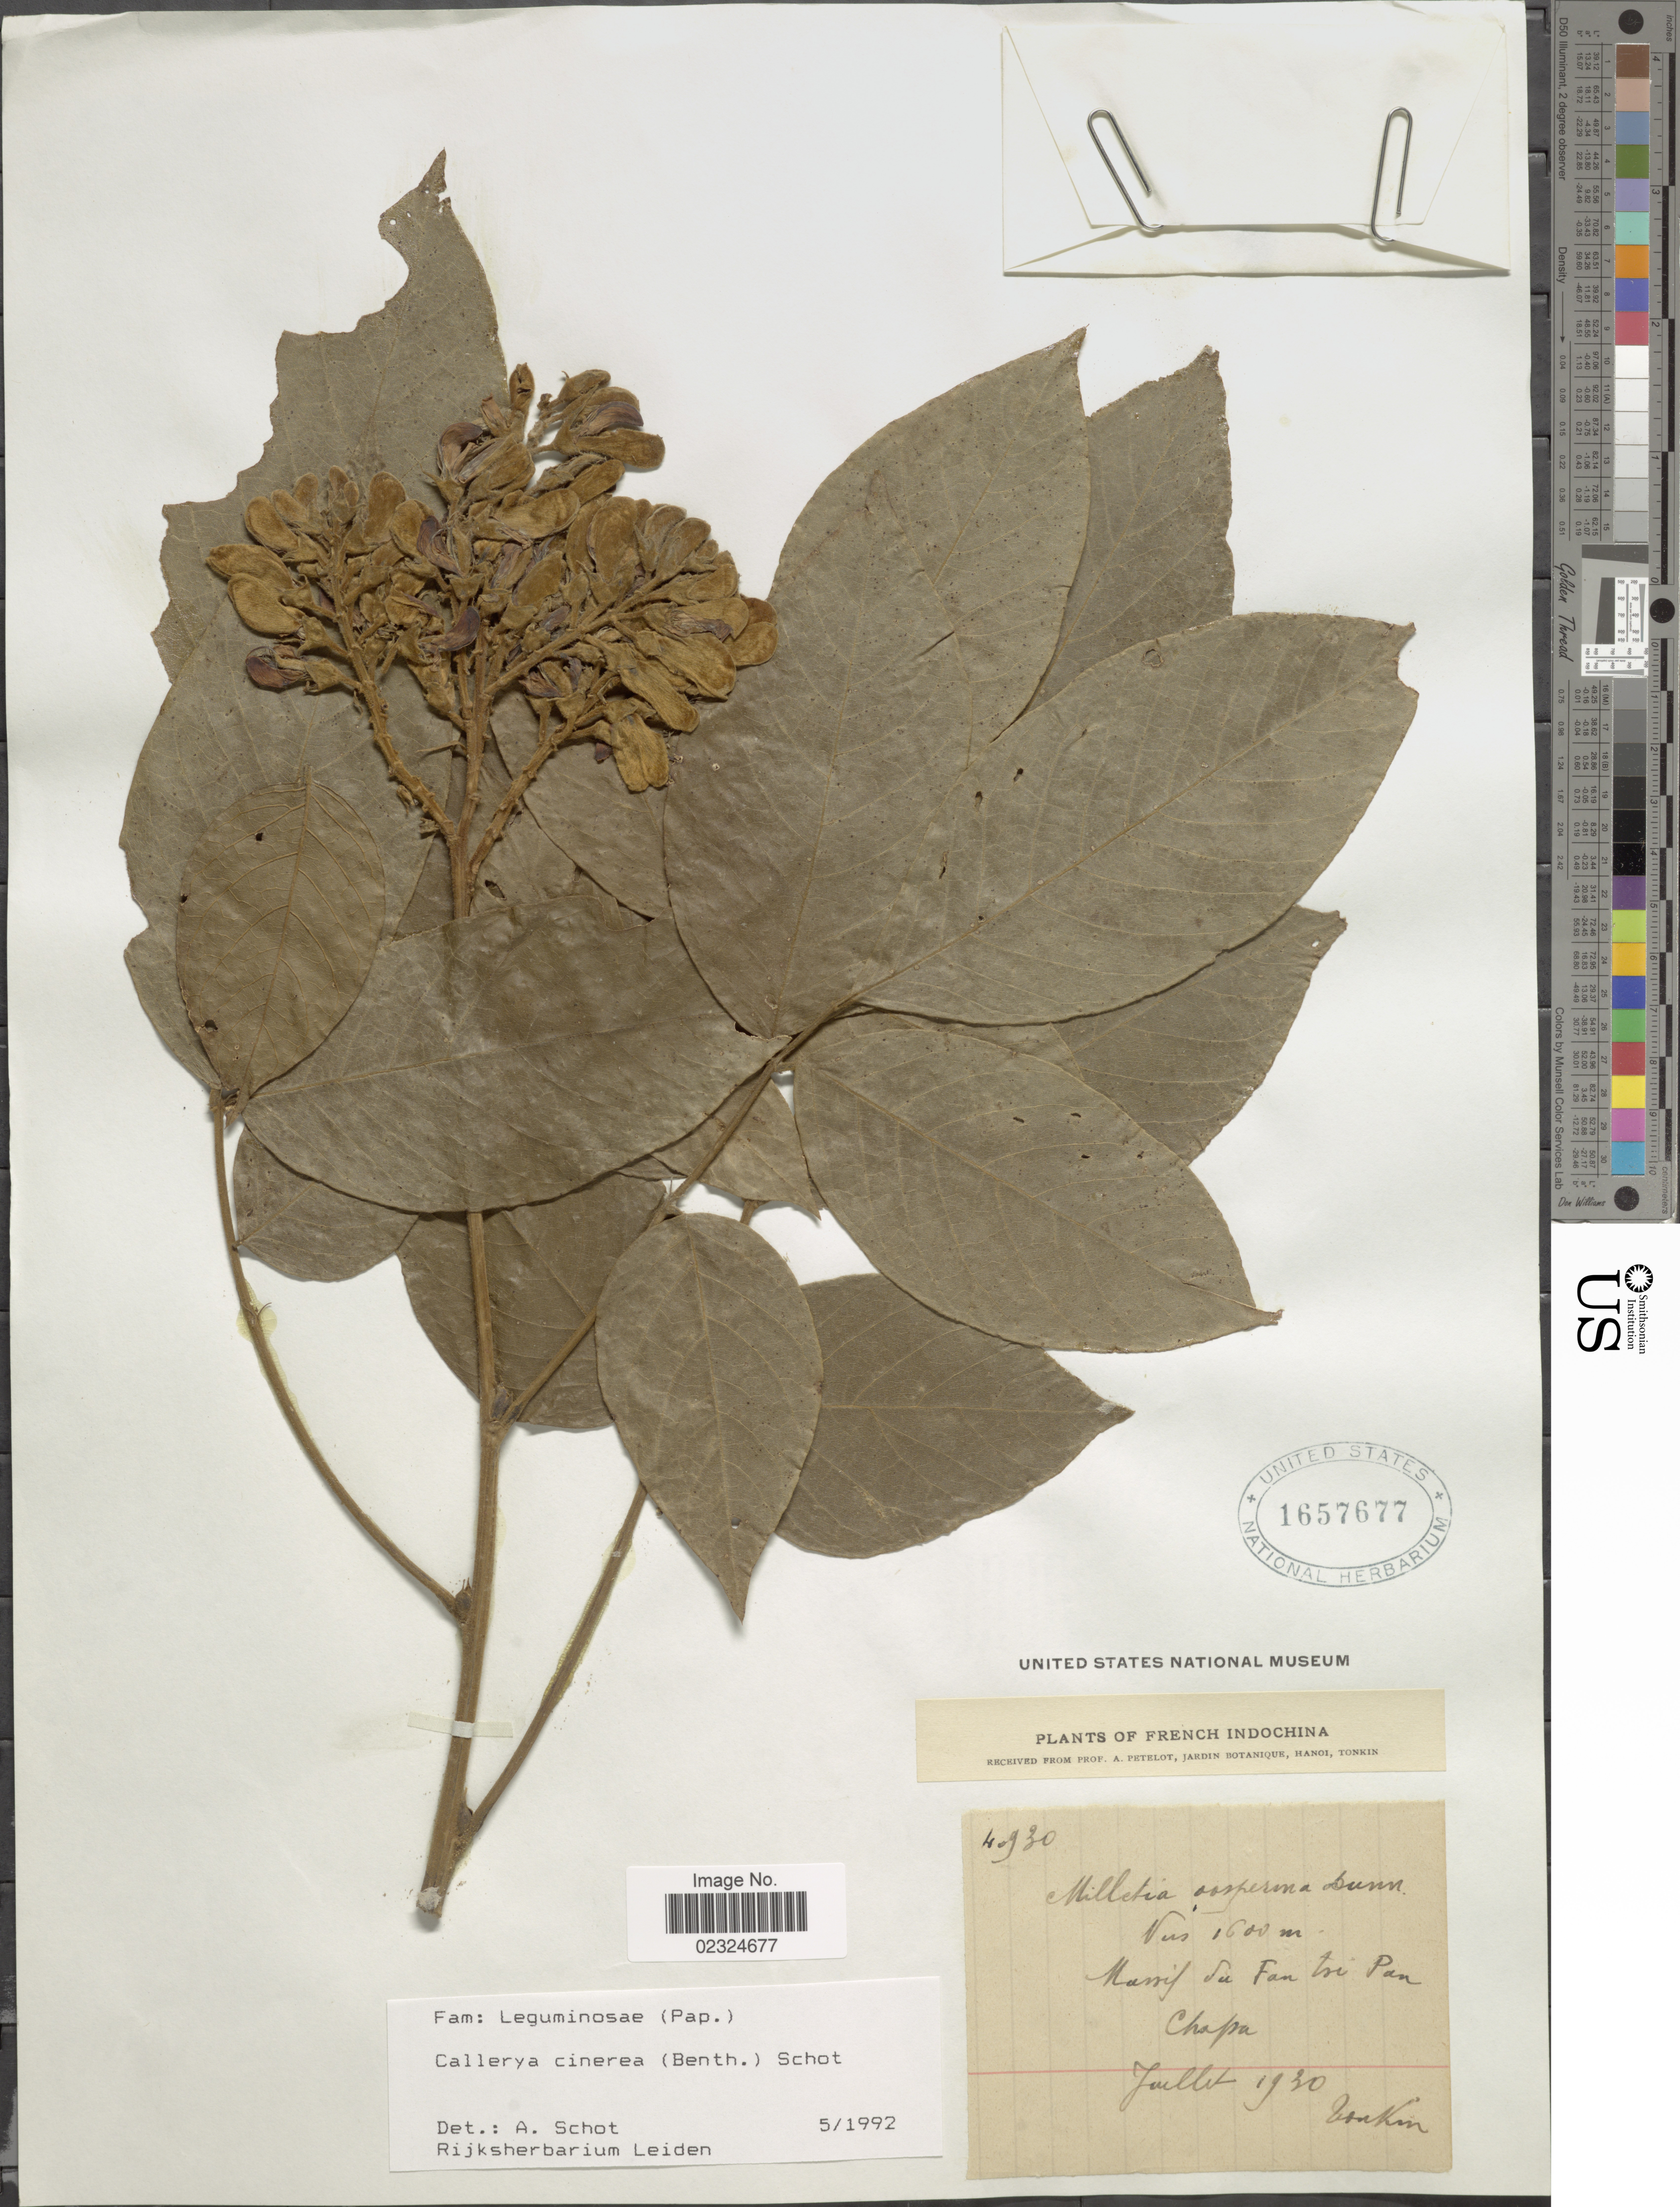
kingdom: Plantae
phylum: Tracheophyta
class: Magnoliopsida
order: Fabales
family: Fabaceae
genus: Callerya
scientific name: Callerya cinerea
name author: (Benth.) Schot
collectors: A. Petelot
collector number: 40930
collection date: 1930-07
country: Vietnam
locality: Tonkin. French Indochina, Massif du Fan tsi Pan Chapa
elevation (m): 1600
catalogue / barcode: US 1657677